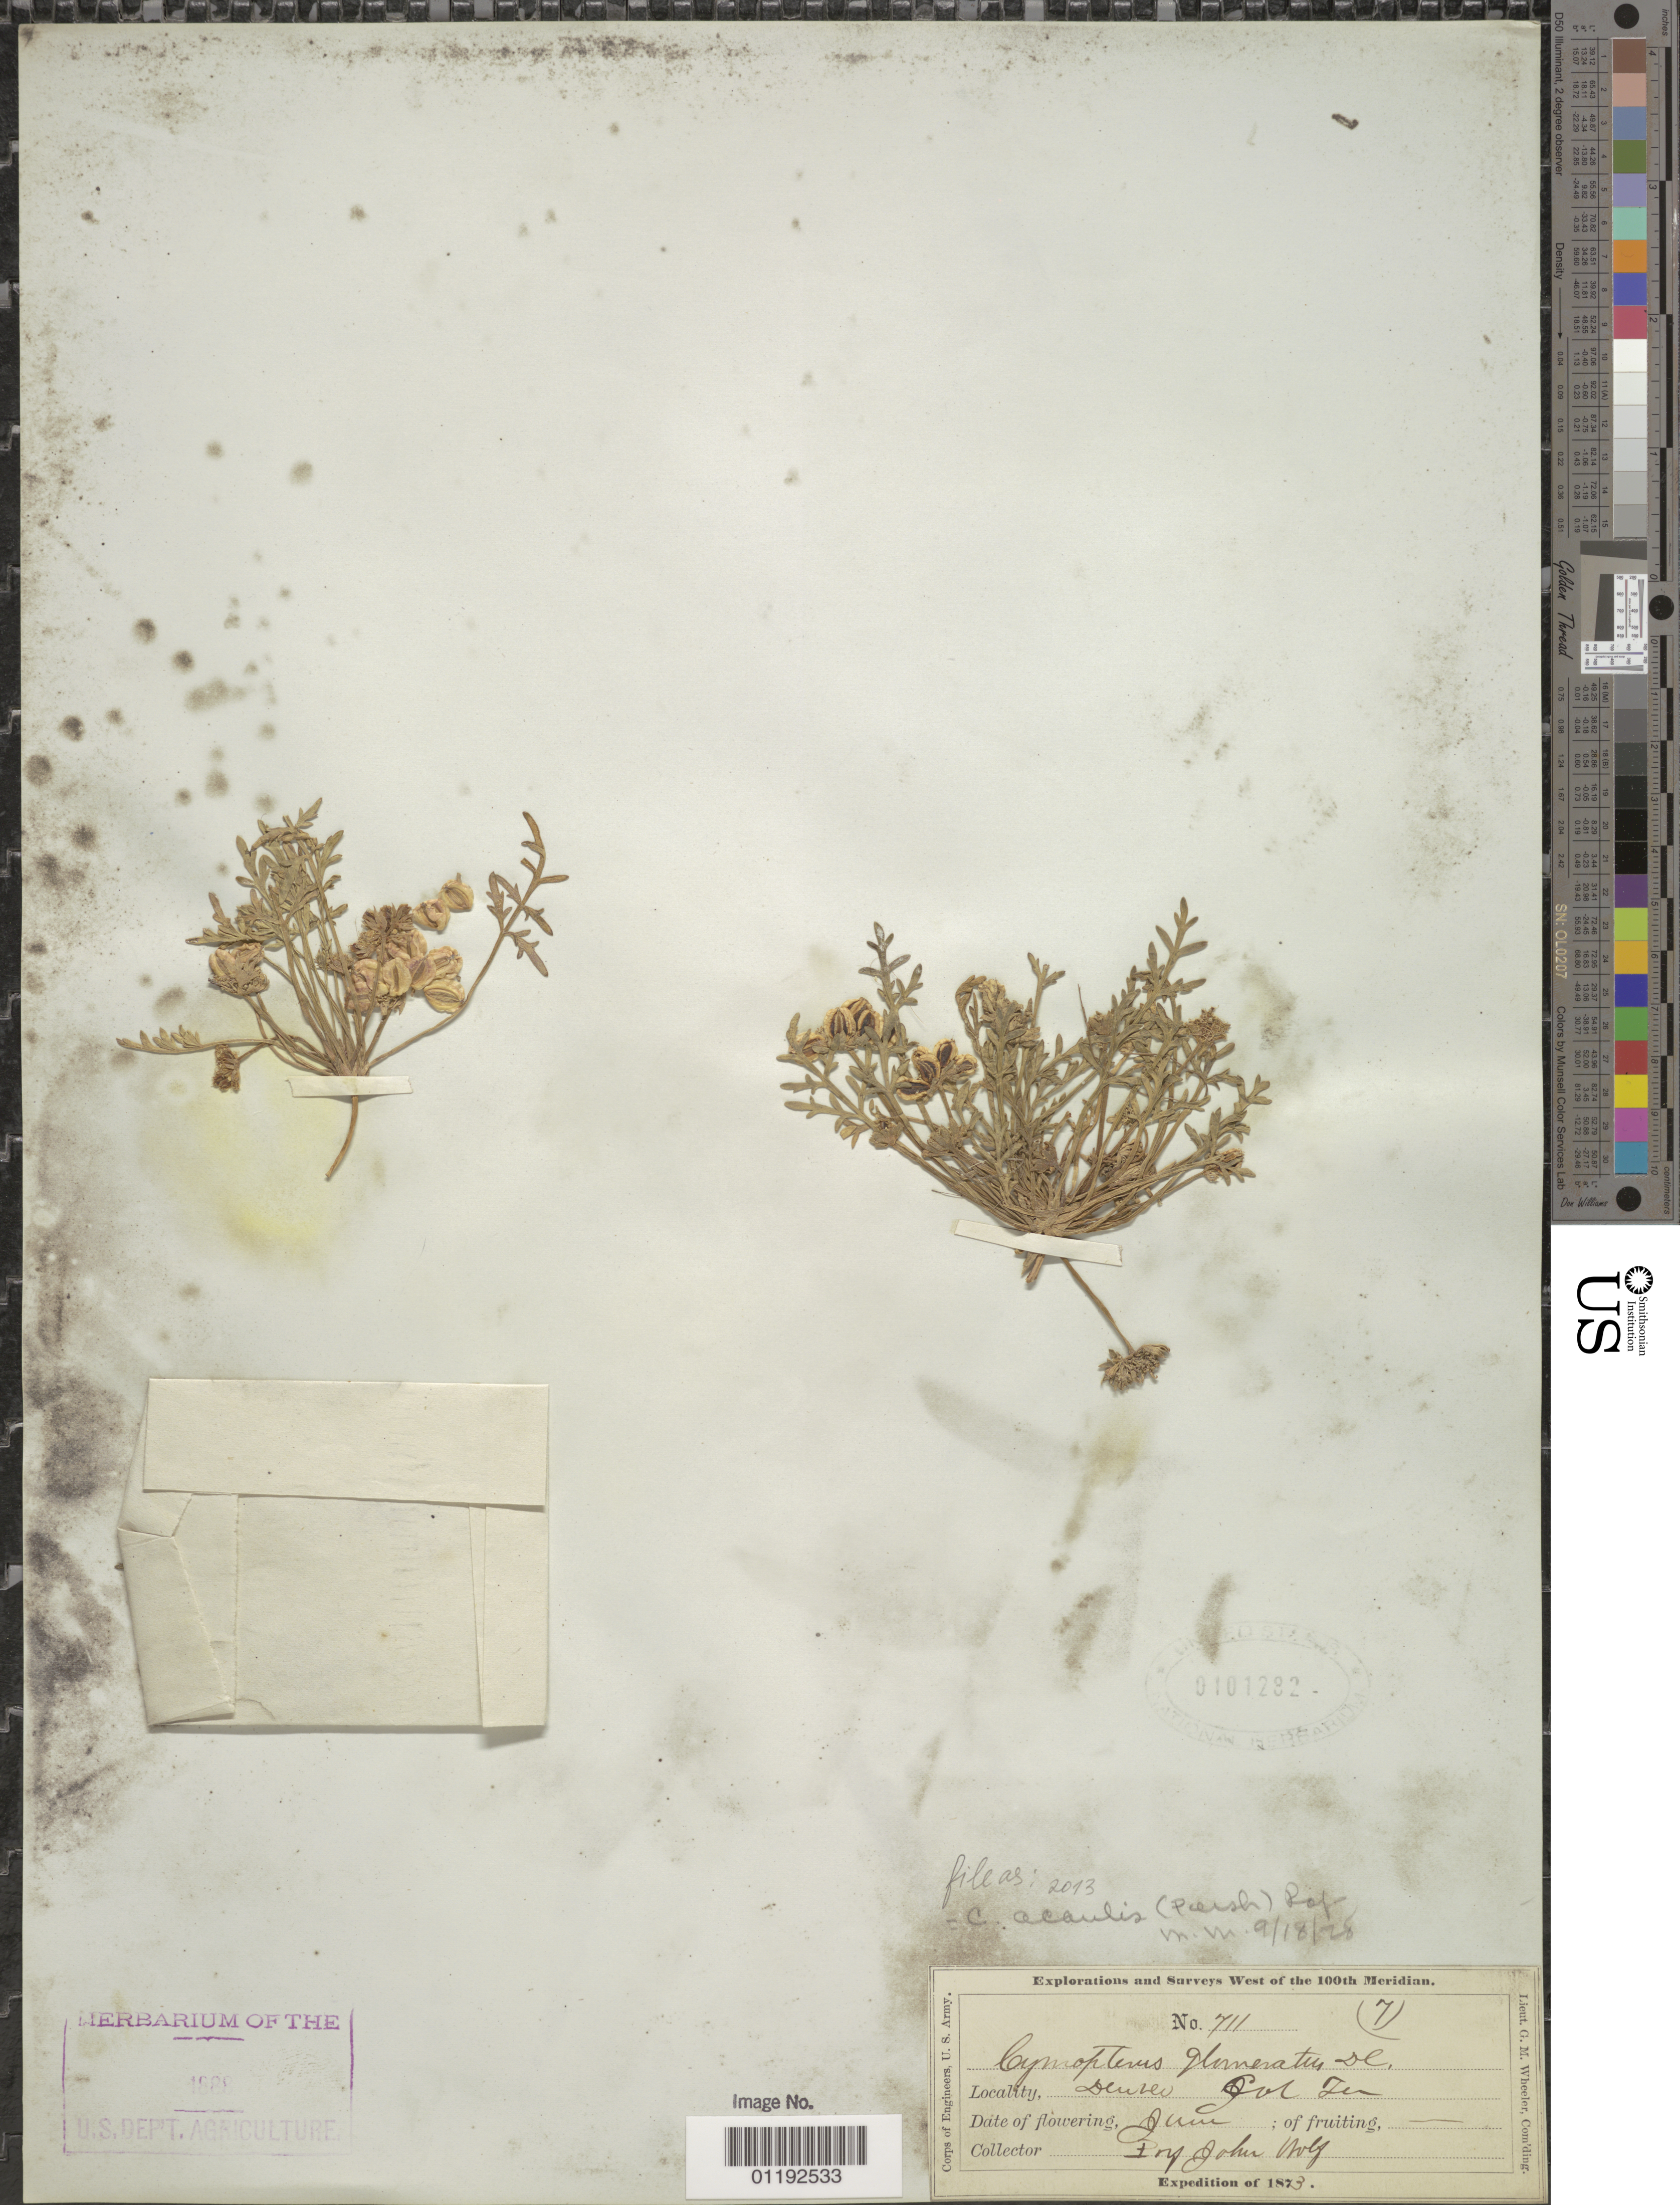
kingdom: Plantae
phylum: Tracheophyta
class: Magnoliopsida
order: Apiales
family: Apiaceae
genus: Cymopterus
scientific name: Cymopterus acaulis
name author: (Pursh) Raf.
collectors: J. Wolf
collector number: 711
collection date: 1873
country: United States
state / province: Colorado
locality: Denver.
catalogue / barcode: US 101282